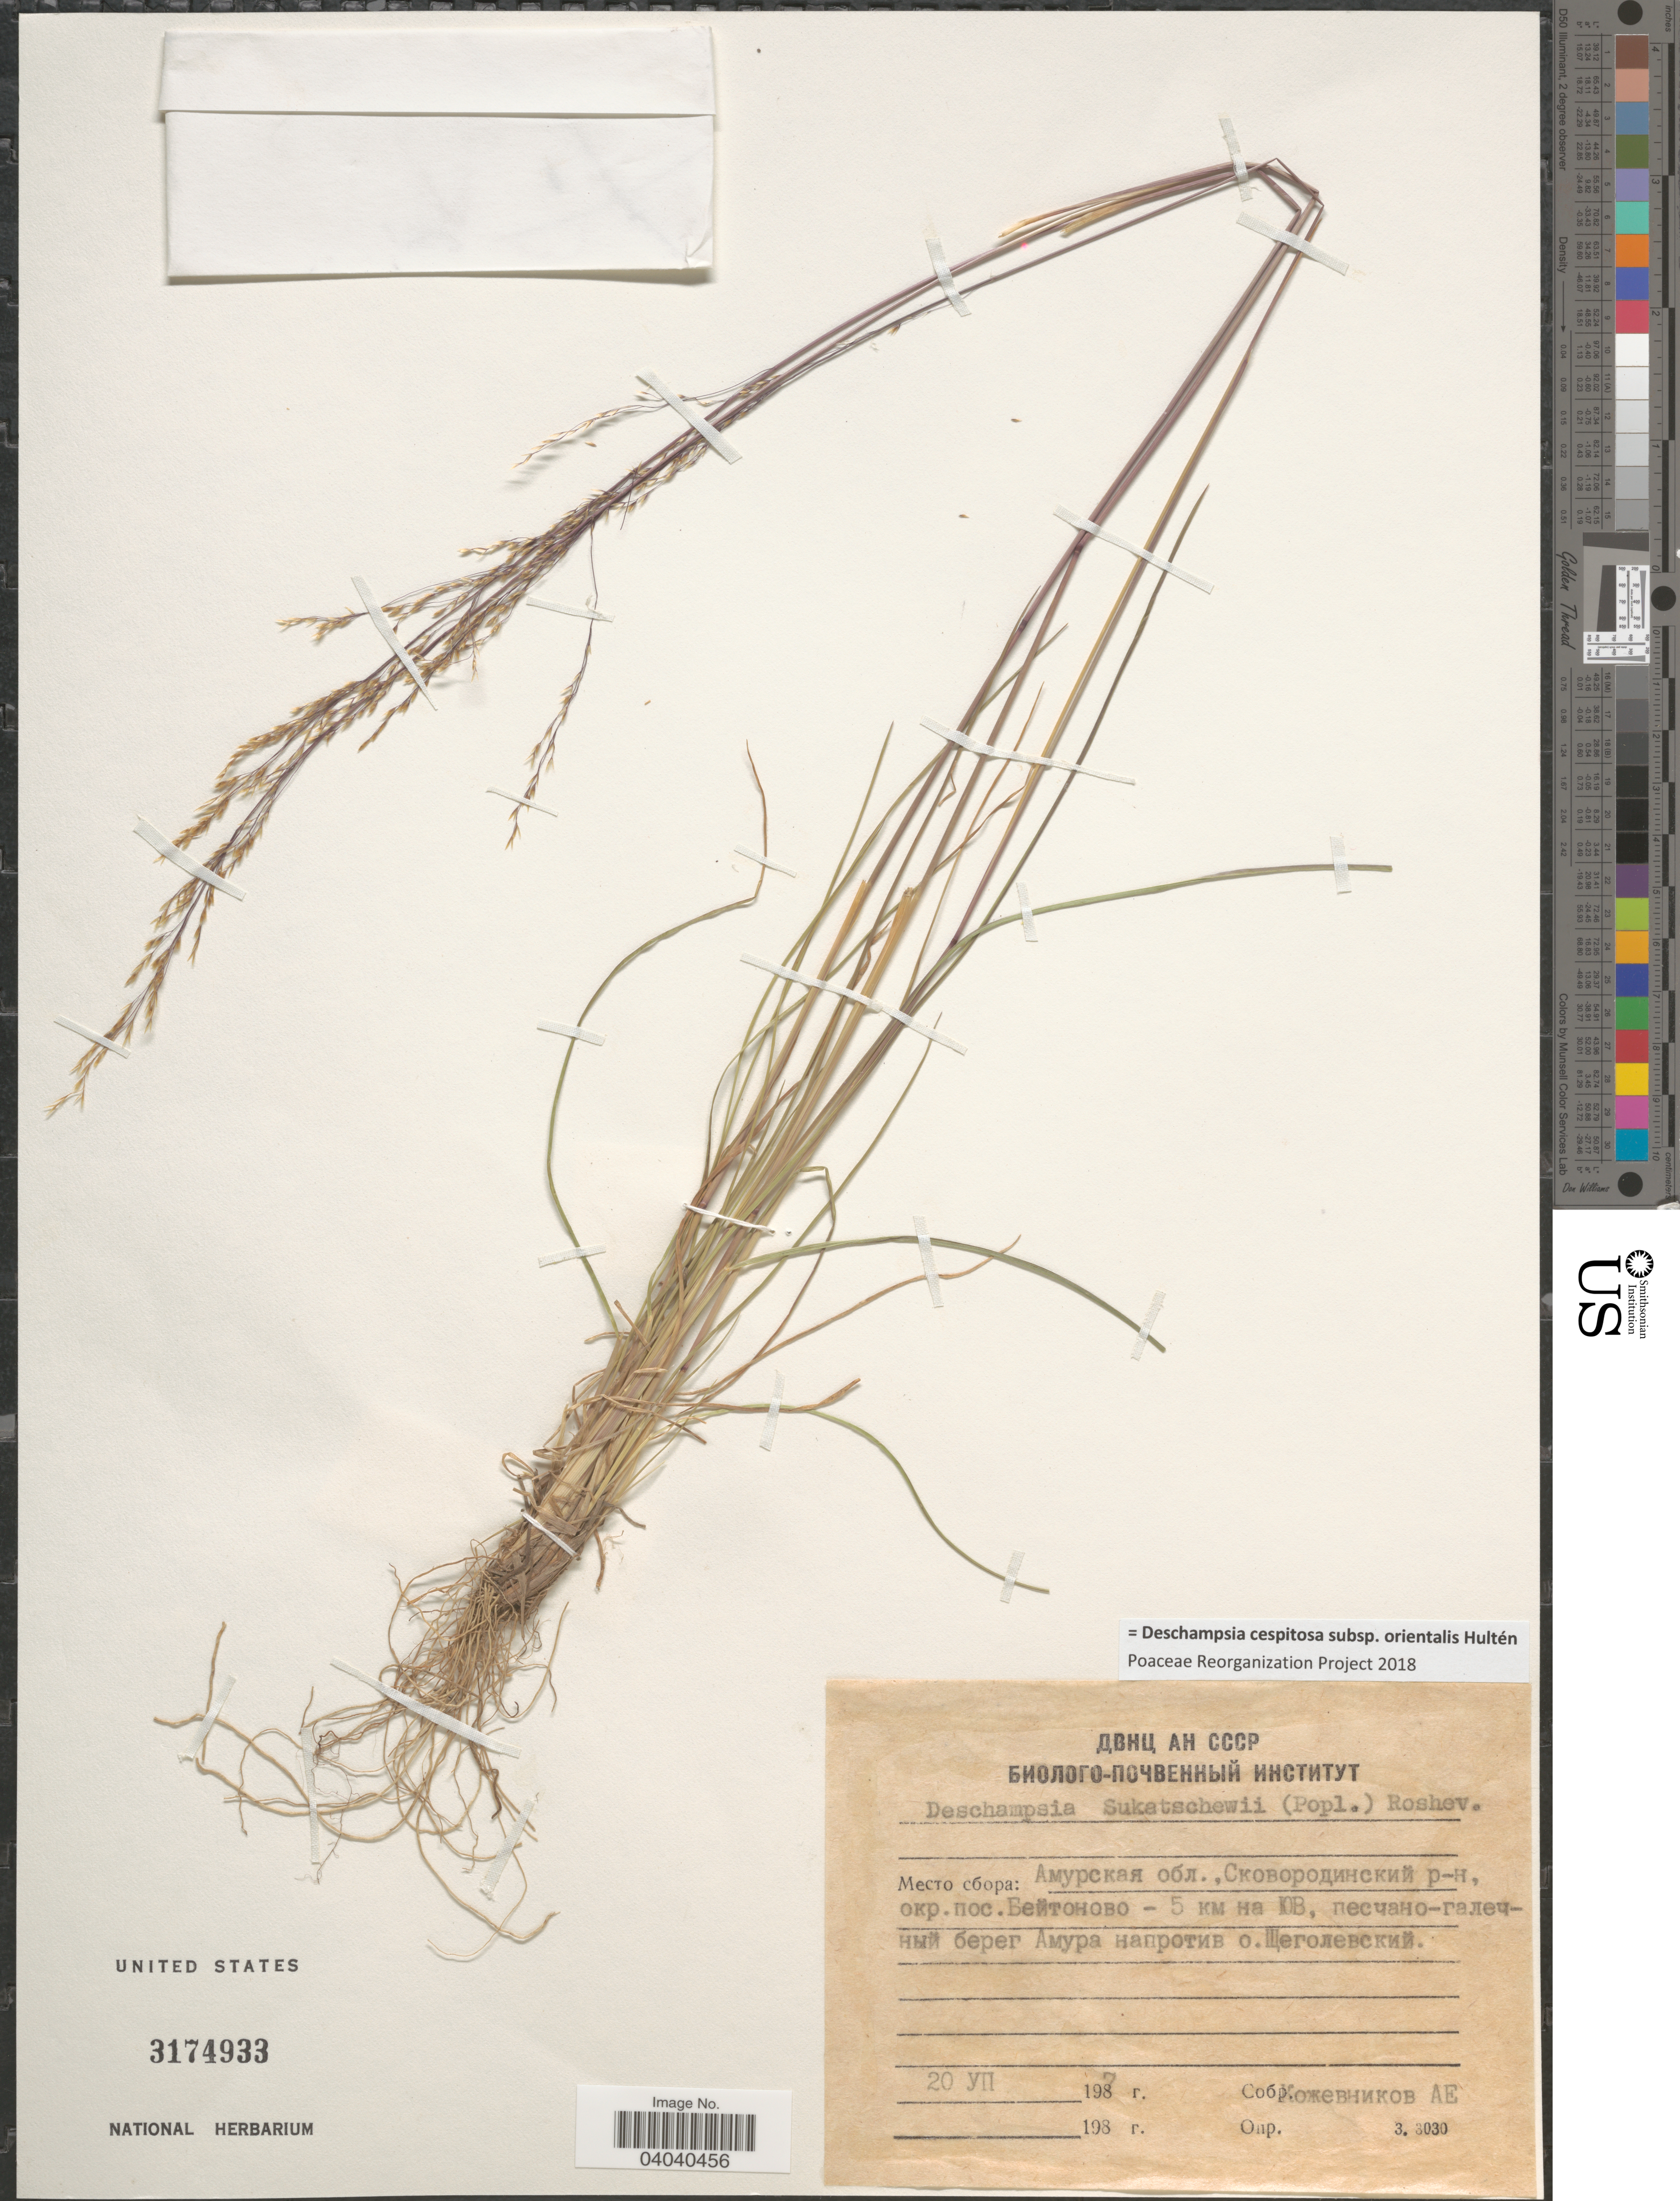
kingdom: Plantae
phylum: Tracheophyta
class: Liliopsida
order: Poales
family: Poaceae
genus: Deschampsia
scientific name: Deschampsia cespitosa subsp. orientalis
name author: Hultén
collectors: A. Kozhevnikov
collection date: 1987-07-20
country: Russian Federation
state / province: Amur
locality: District Skovorodinskiy, 5 km SE from village of Beytonovo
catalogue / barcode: US 3174933